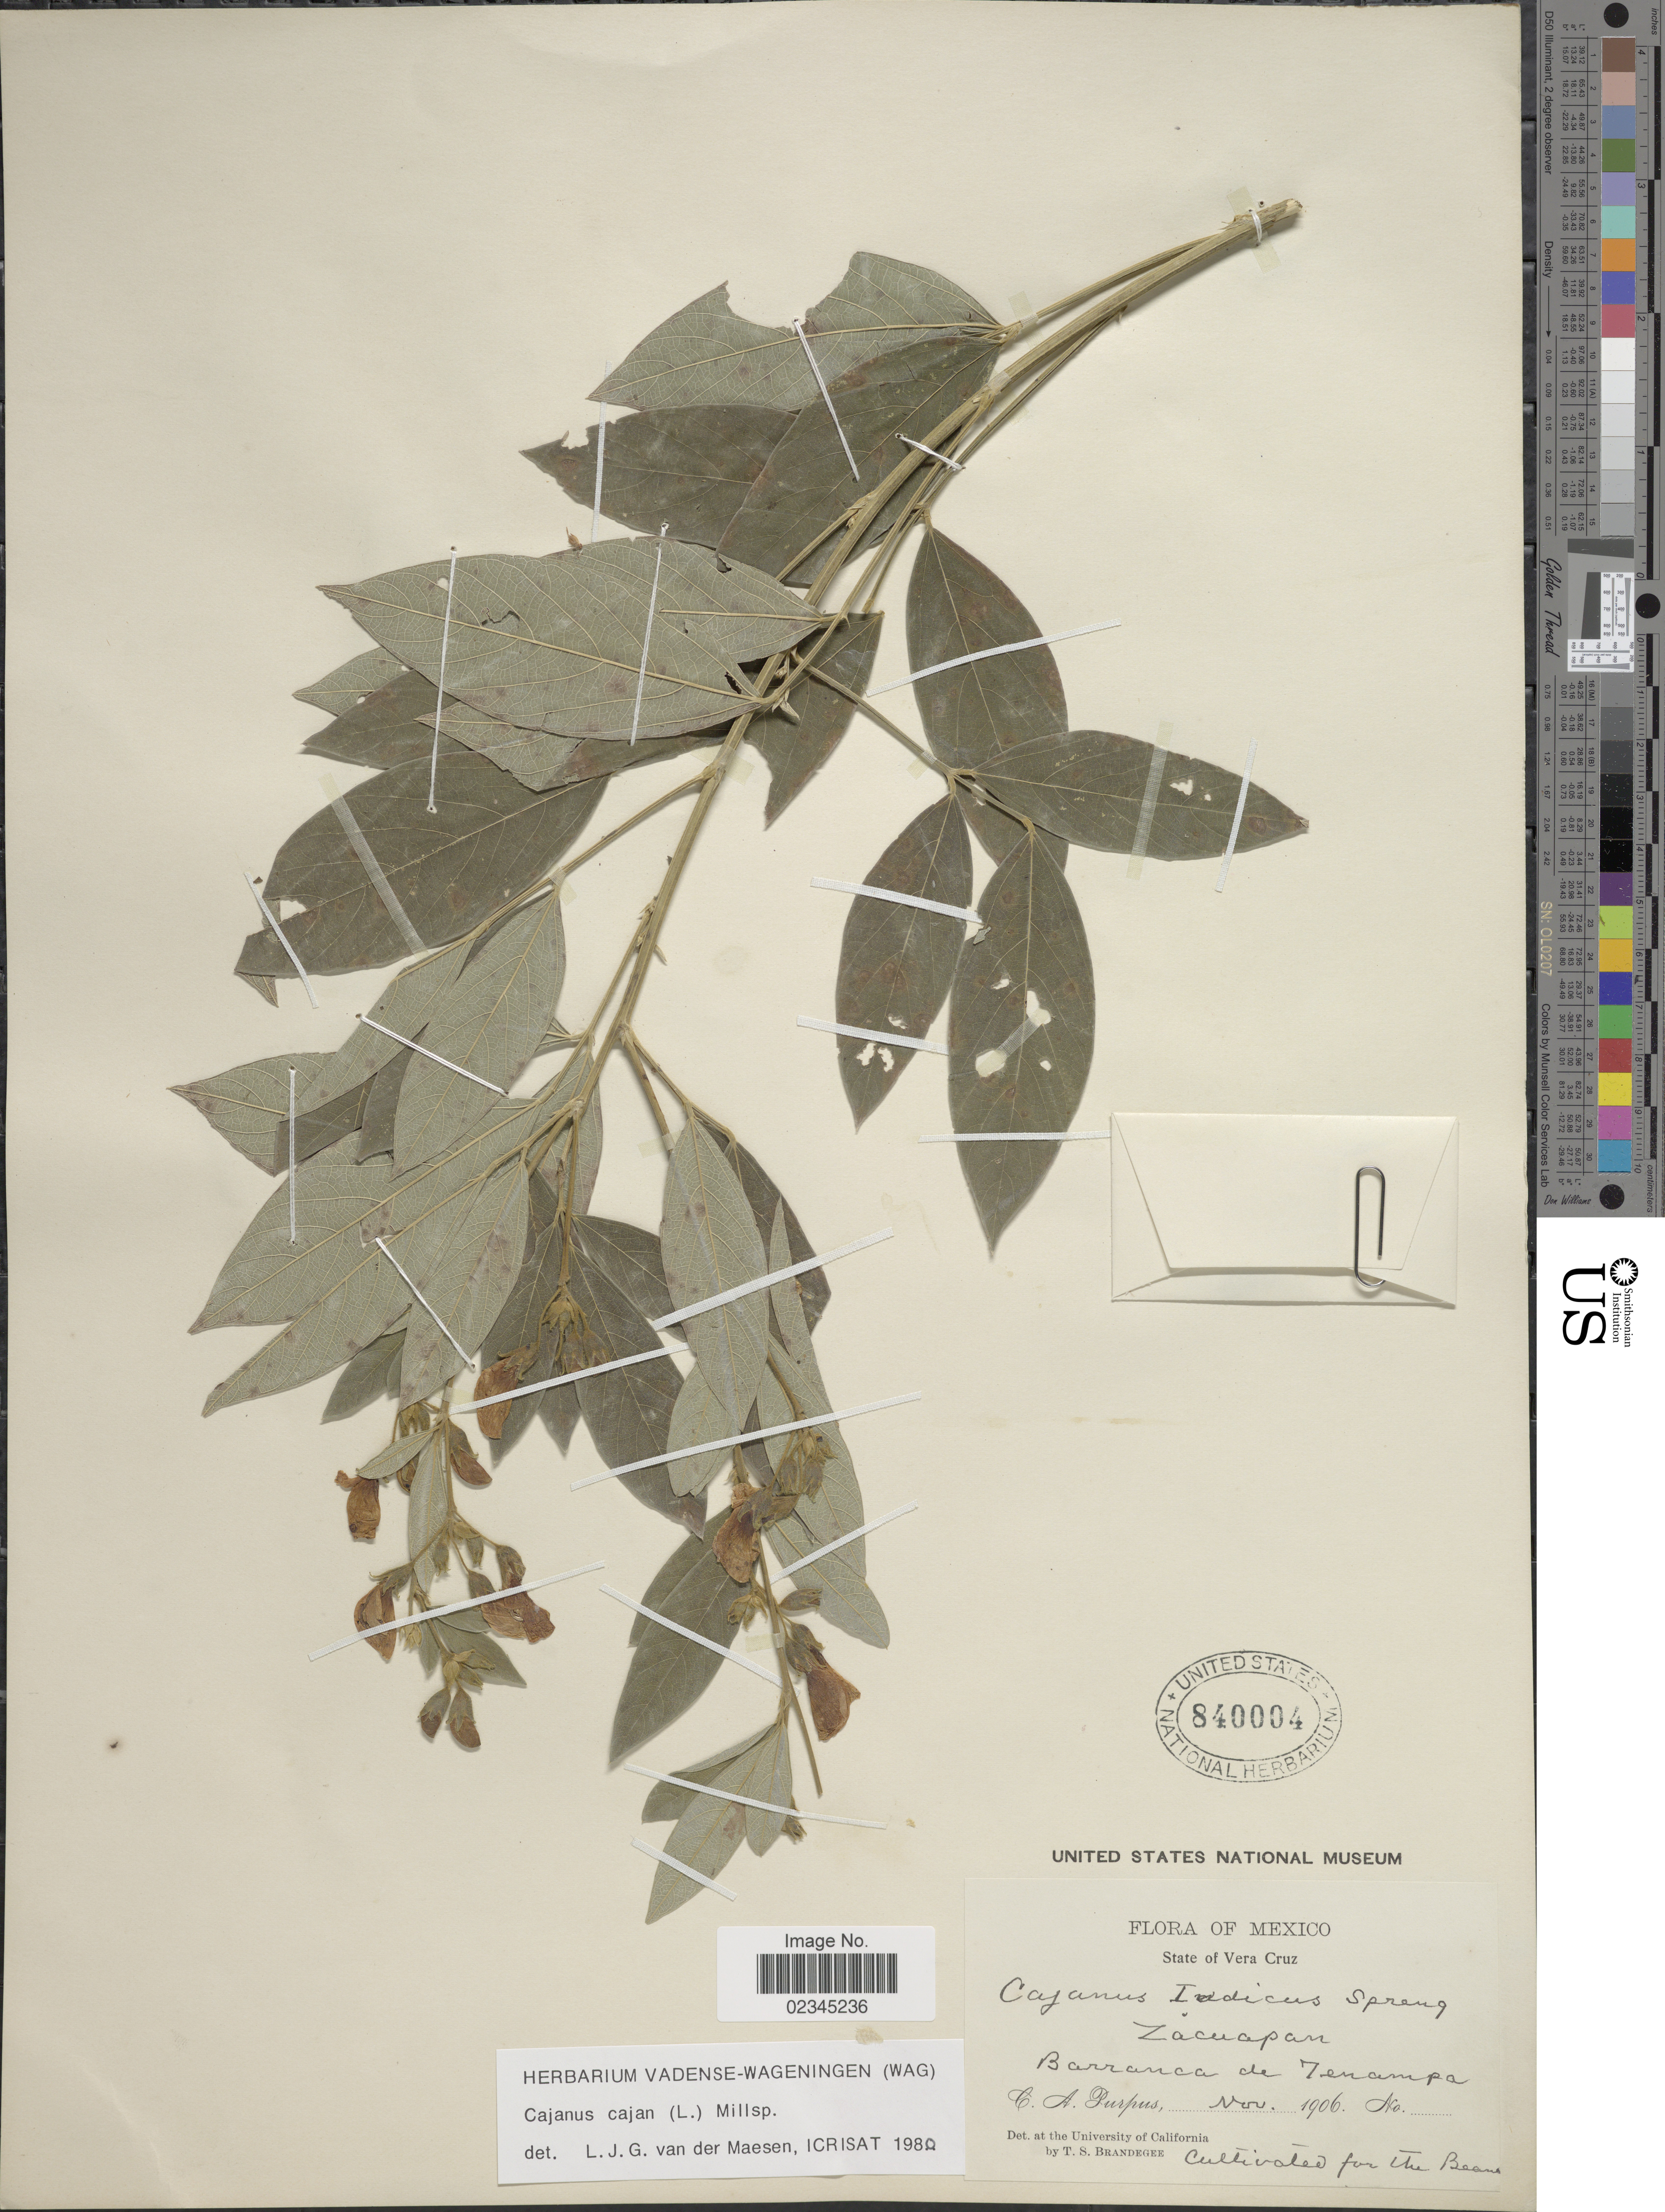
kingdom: Plantae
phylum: Tracheophyta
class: Magnoliopsida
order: Fabales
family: Fabaceae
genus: Cajanus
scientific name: Cajanus cajan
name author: (L.) Huth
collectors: C. A. Purpus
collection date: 1906-11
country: Mexico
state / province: Veracruz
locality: State of Vera Cruz. Barranca de Tenampa.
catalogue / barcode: US 840004